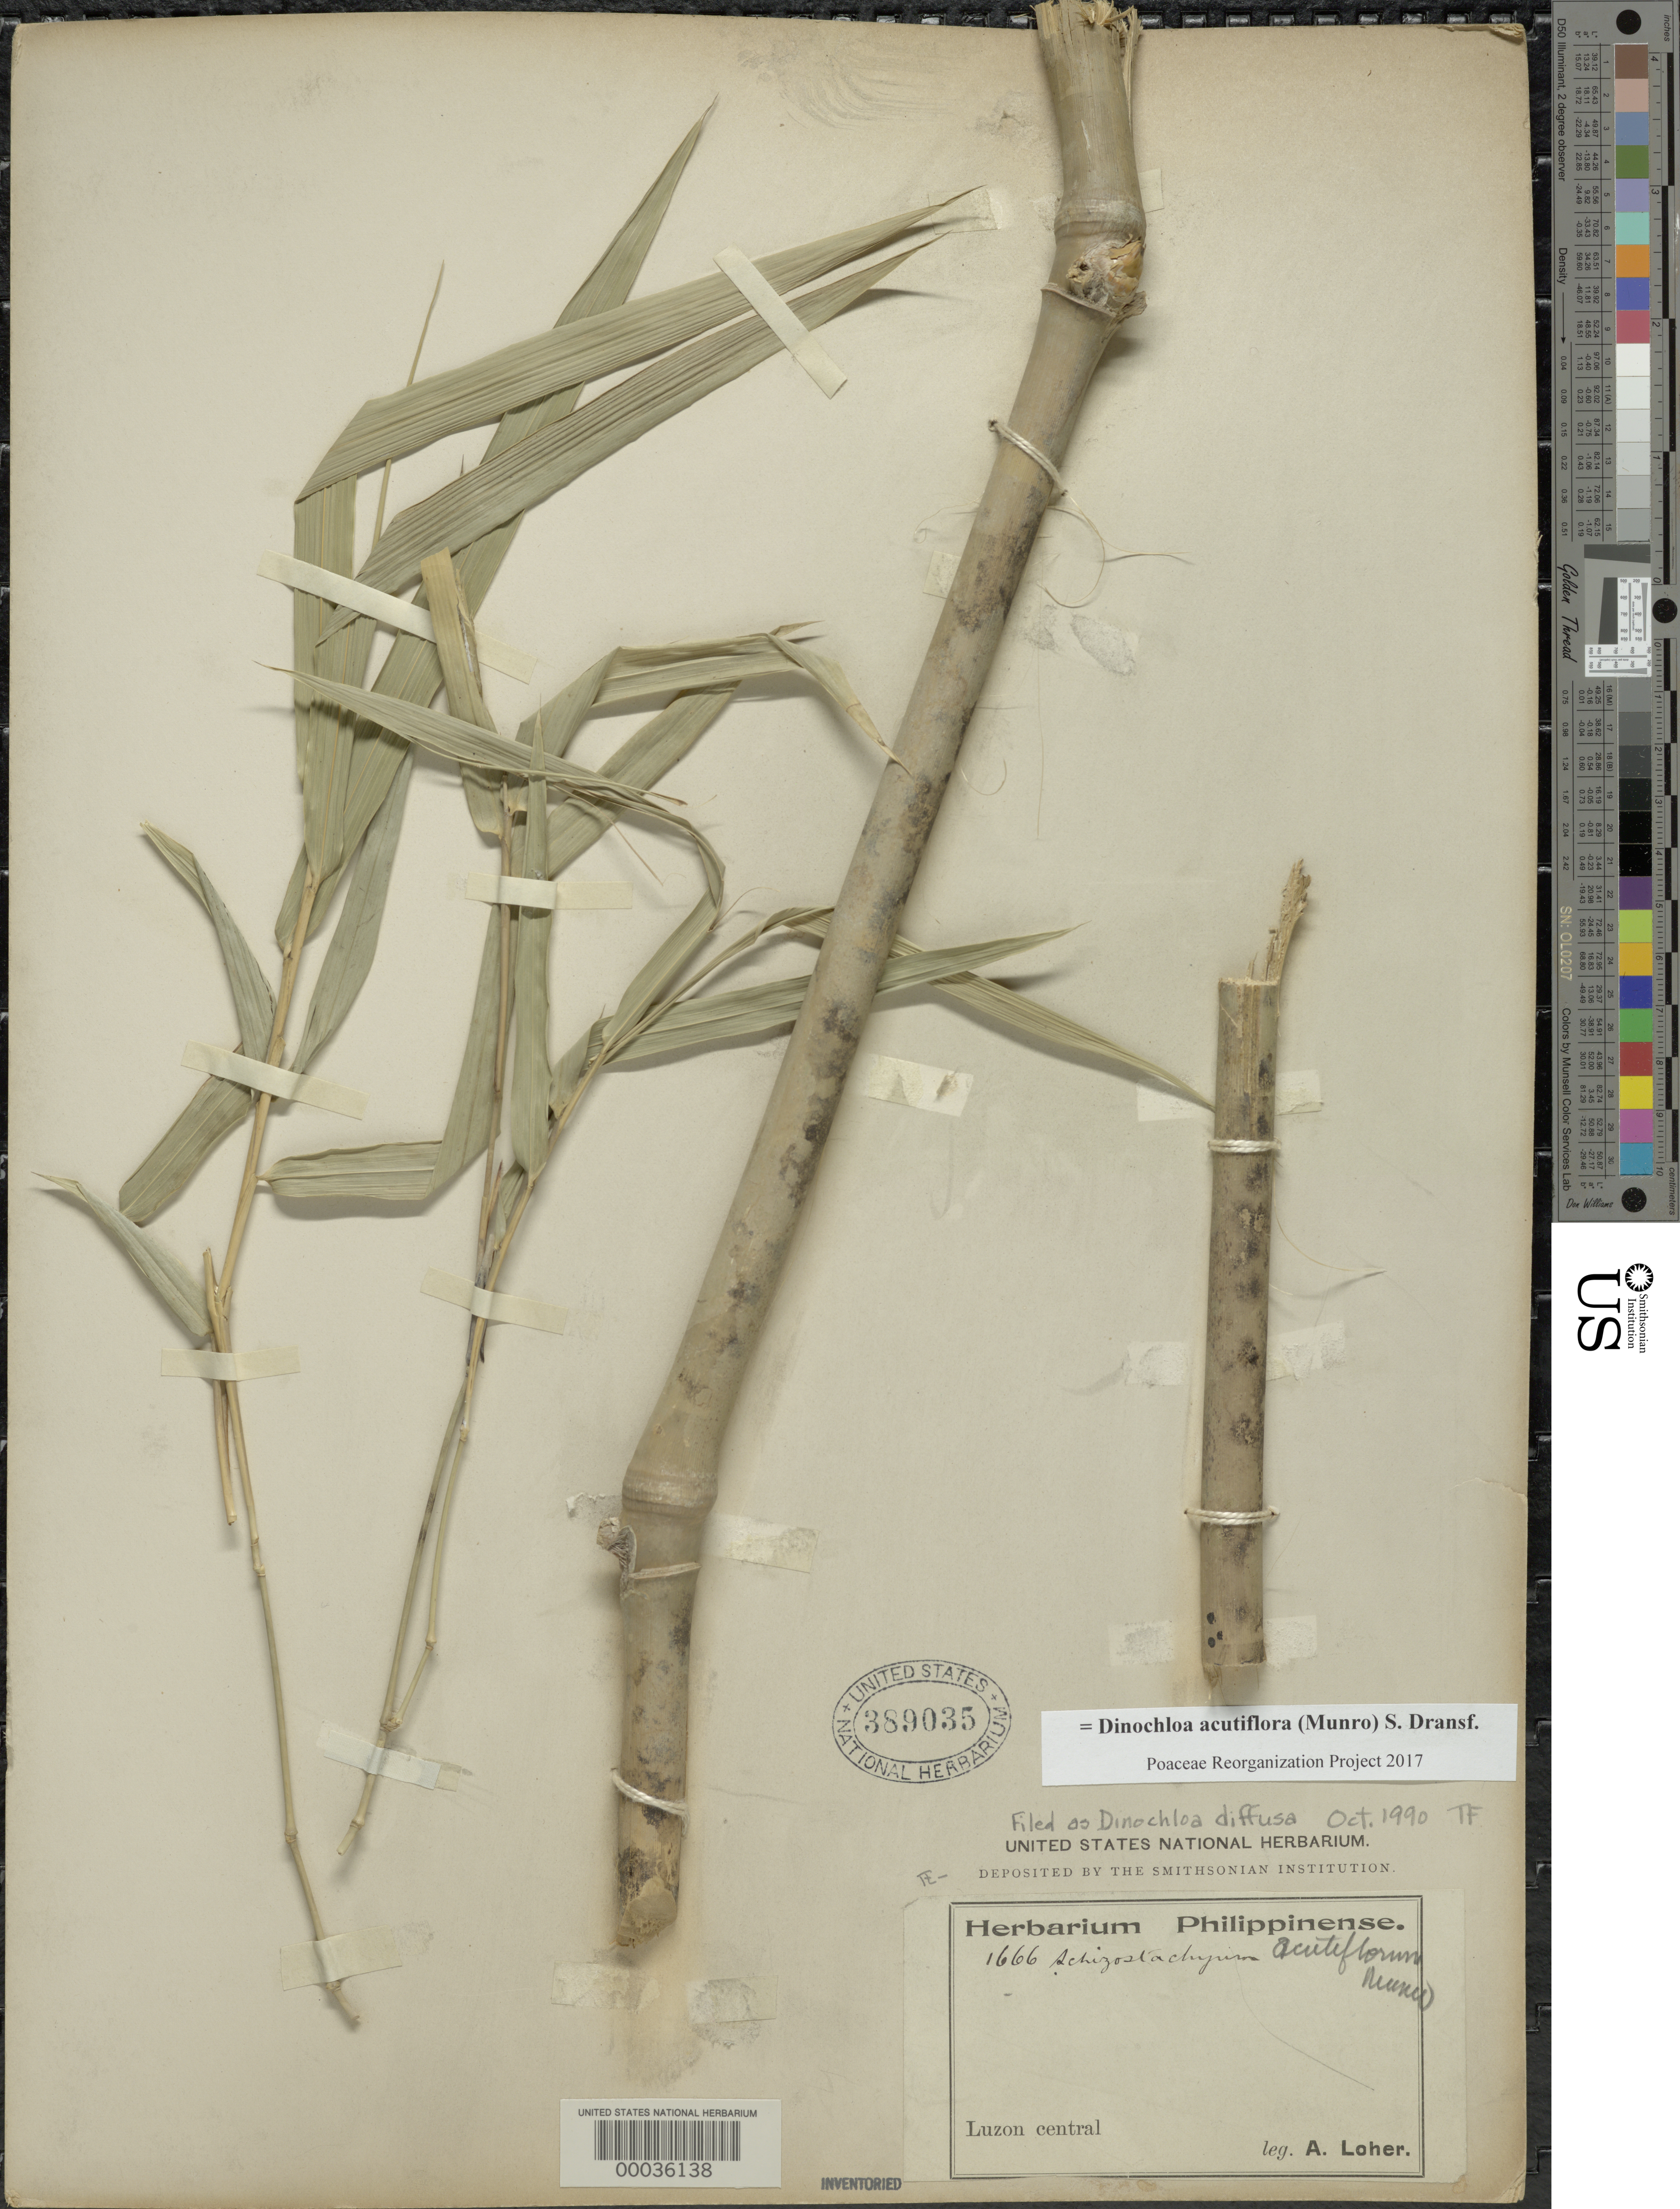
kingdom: Plantae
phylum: Tracheophyta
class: Liliopsida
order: Poales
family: Poaceae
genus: Dinochloa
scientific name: Dinochloa acutiflora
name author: (Munro) Soenarko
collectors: A. Loher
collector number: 1666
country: Philippines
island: Luzon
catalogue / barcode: US 389035